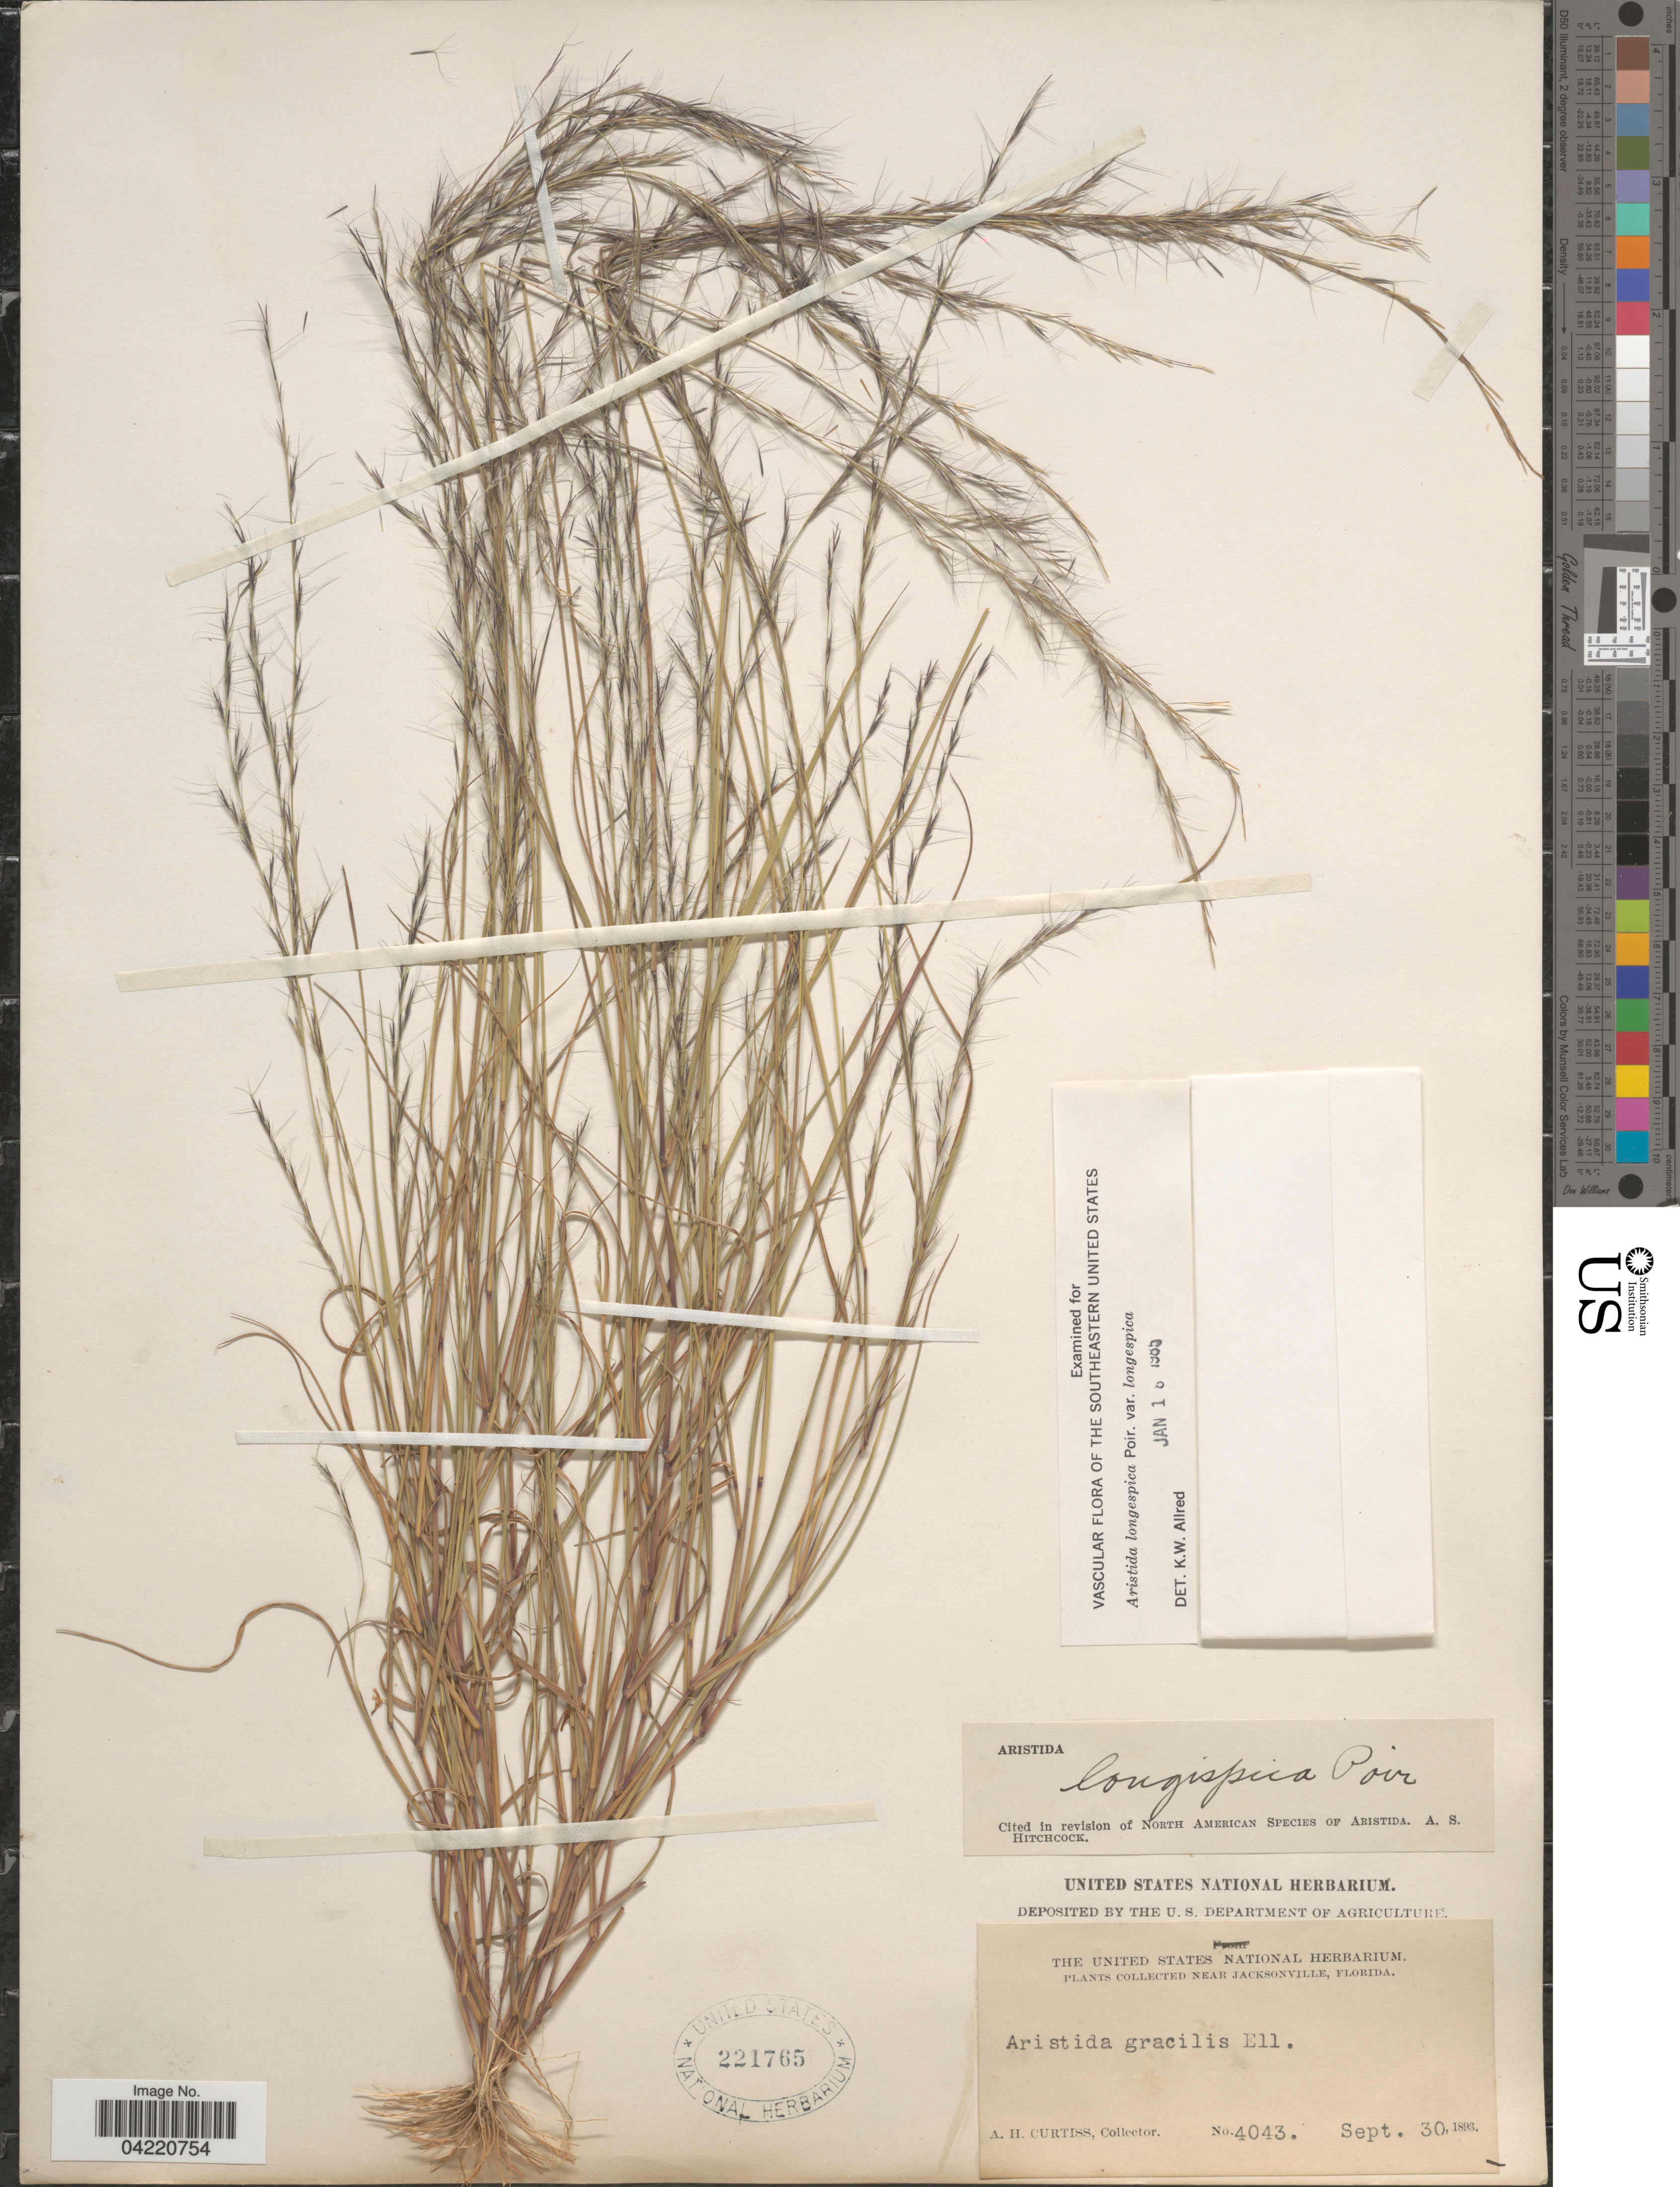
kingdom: Plantae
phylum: Tracheophyta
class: Liliopsida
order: Poales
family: Poaceae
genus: Aristida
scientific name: Aristida longespica var. longespica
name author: Poir.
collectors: A. H. Curtiss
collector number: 4043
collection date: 1893-09-30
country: United States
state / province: Florida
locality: Near Jacksonville.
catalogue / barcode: US 221765